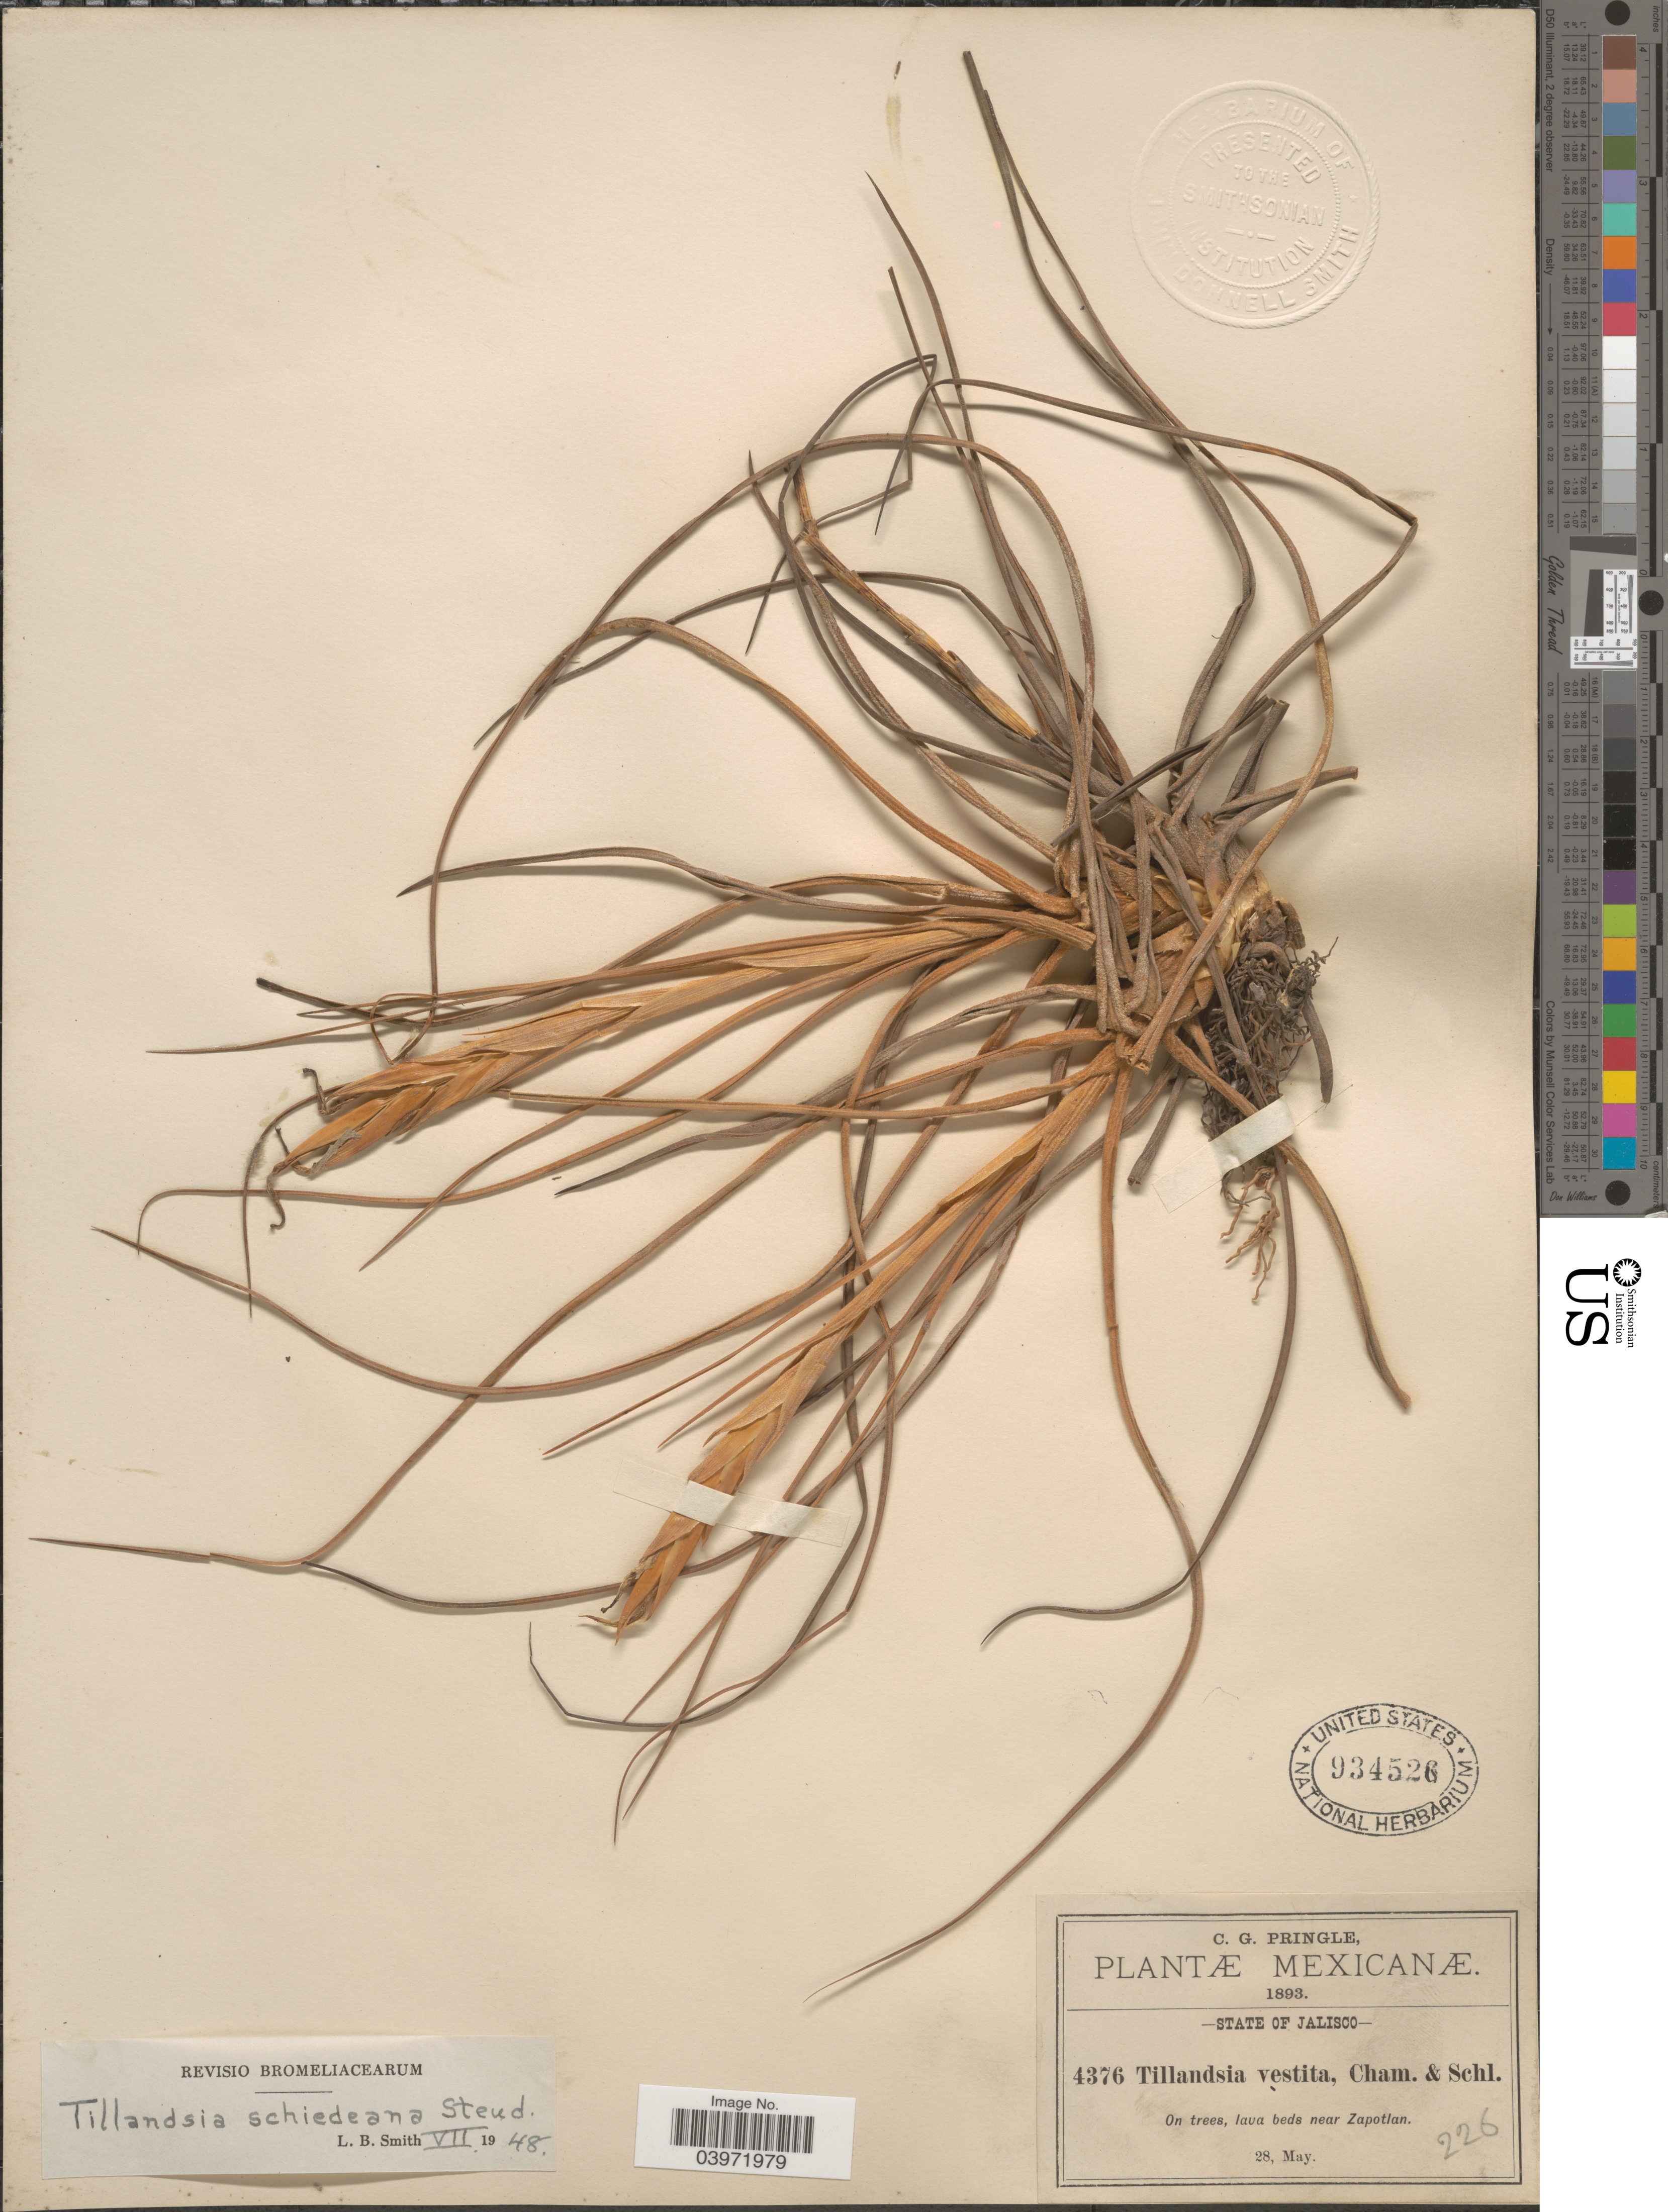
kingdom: Plantae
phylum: Tracheophyta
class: Liliopsida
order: Poales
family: Bromeliaceae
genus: Tillandsia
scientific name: Tillandsia schiedeana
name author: Steud.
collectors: C. G. Pringle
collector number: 4376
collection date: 1893-05-28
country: Mexico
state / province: Jalisco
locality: Near Zapotlan.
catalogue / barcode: US 934526